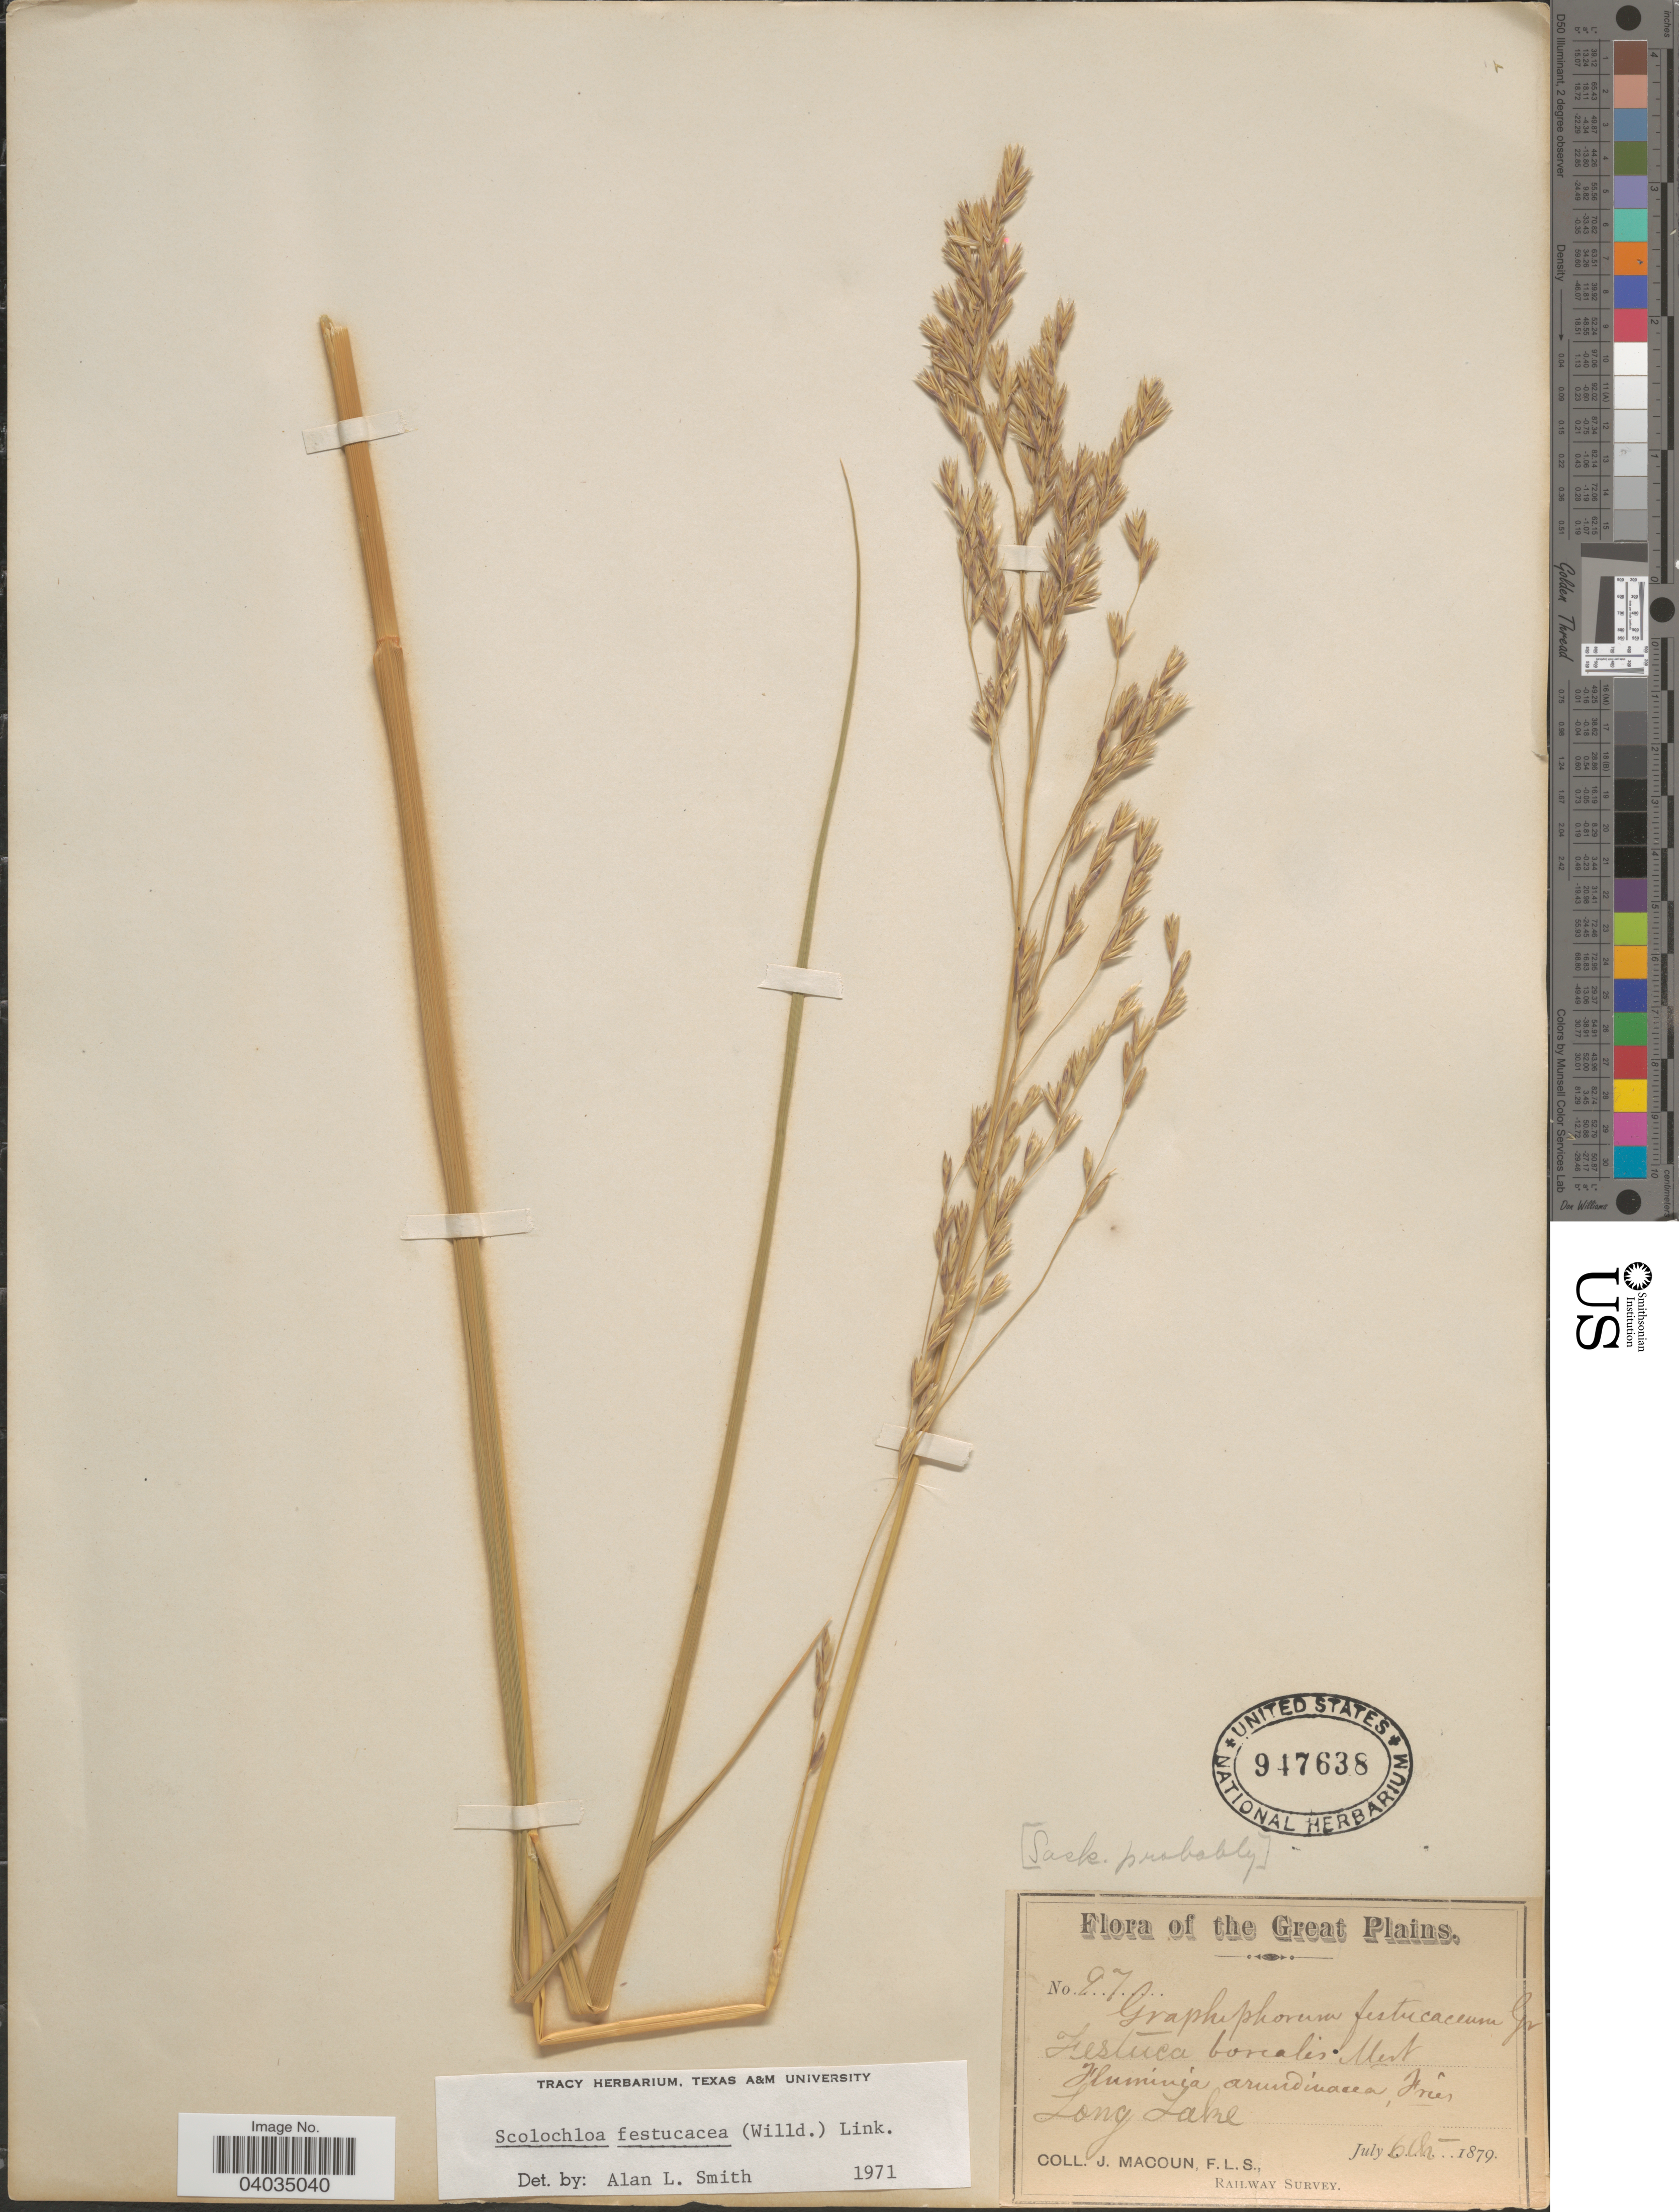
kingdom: Plantae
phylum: Tracheophyta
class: Liliopsida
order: Poales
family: Poaceae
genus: Scolochloa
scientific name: Scolochloa festucacea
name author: (Willd.) Link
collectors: J. Macoun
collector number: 97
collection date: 1879-07-06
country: Canada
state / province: Alberta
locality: The Great Plains. Long Lake.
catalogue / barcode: US 947638